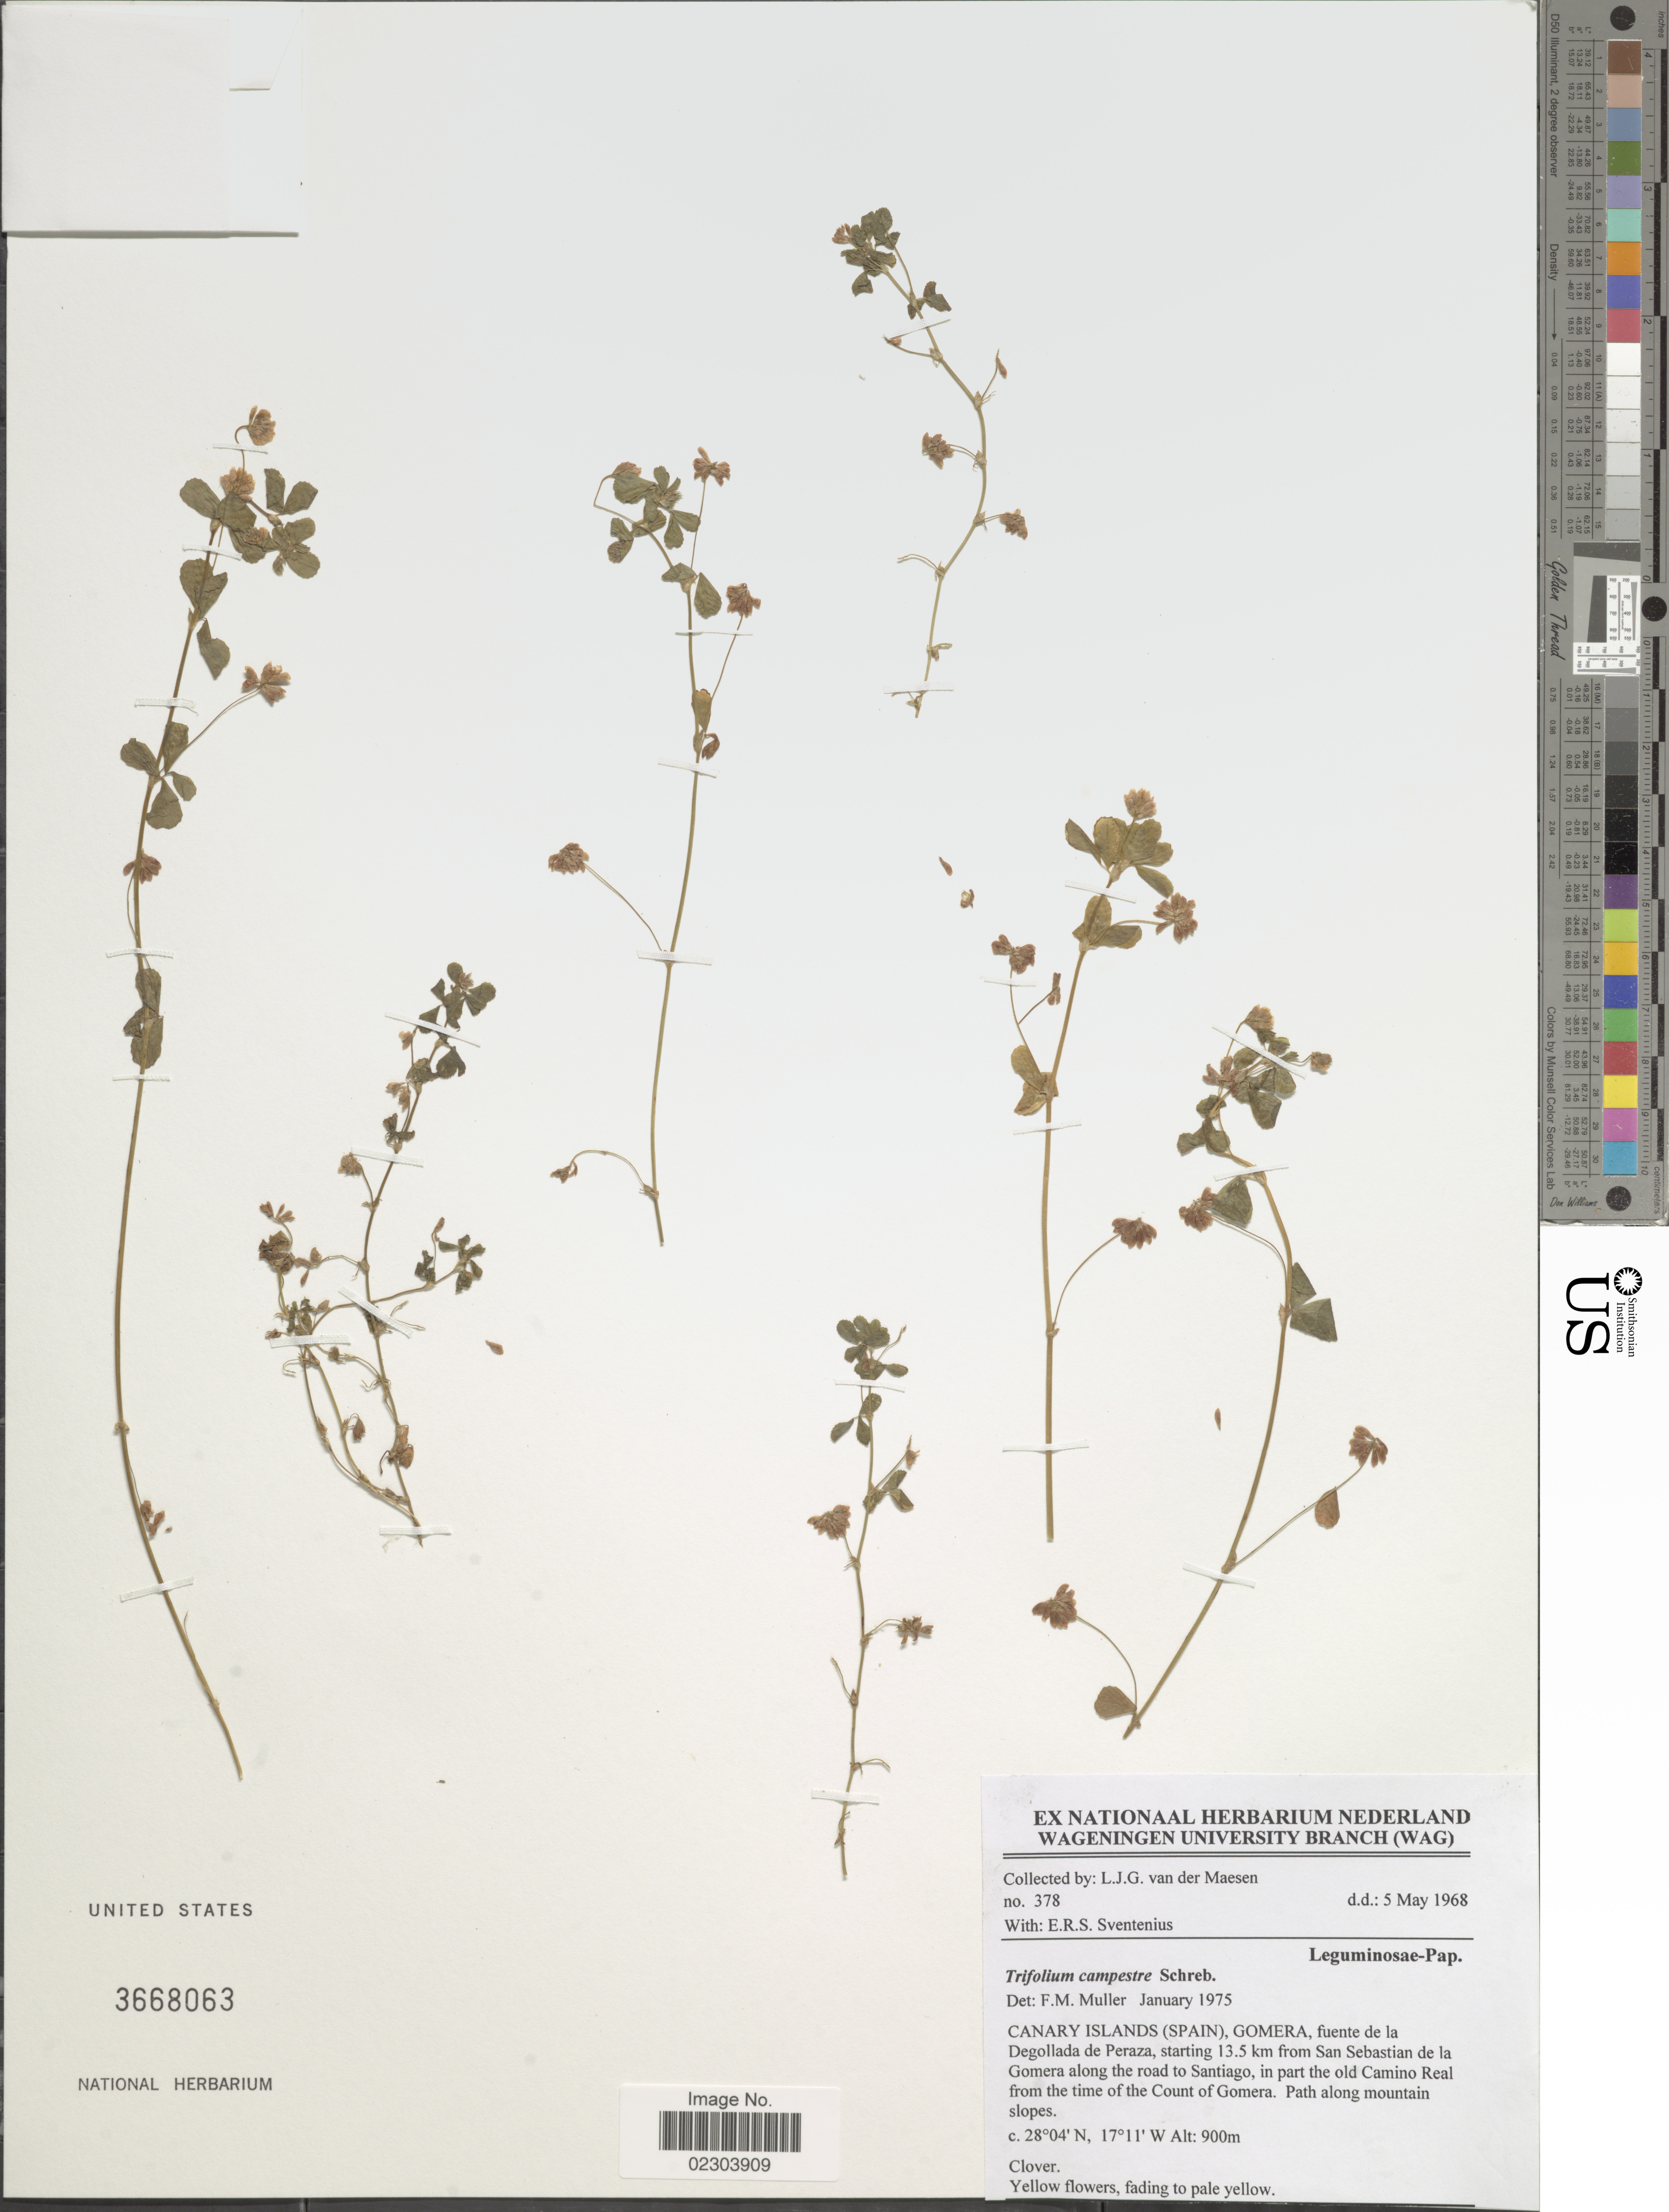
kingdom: Plantae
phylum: Tracheophyta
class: Magnoliopsida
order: Fabales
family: Fabaceae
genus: Trifolium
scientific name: Trifolium campestre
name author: Schreb.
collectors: L. van der Maesen & E. Sventenius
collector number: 378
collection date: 1968-05-05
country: Spain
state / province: Canarias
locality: Canary Islands, fuente de la Degollada de Peraza, starting 13.5 km from San Sebastian de la Gomera along the road to Santiago, in part the old Camino Real from the time of the County of Gomera, path along mountain slopes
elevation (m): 900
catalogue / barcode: US 3668063